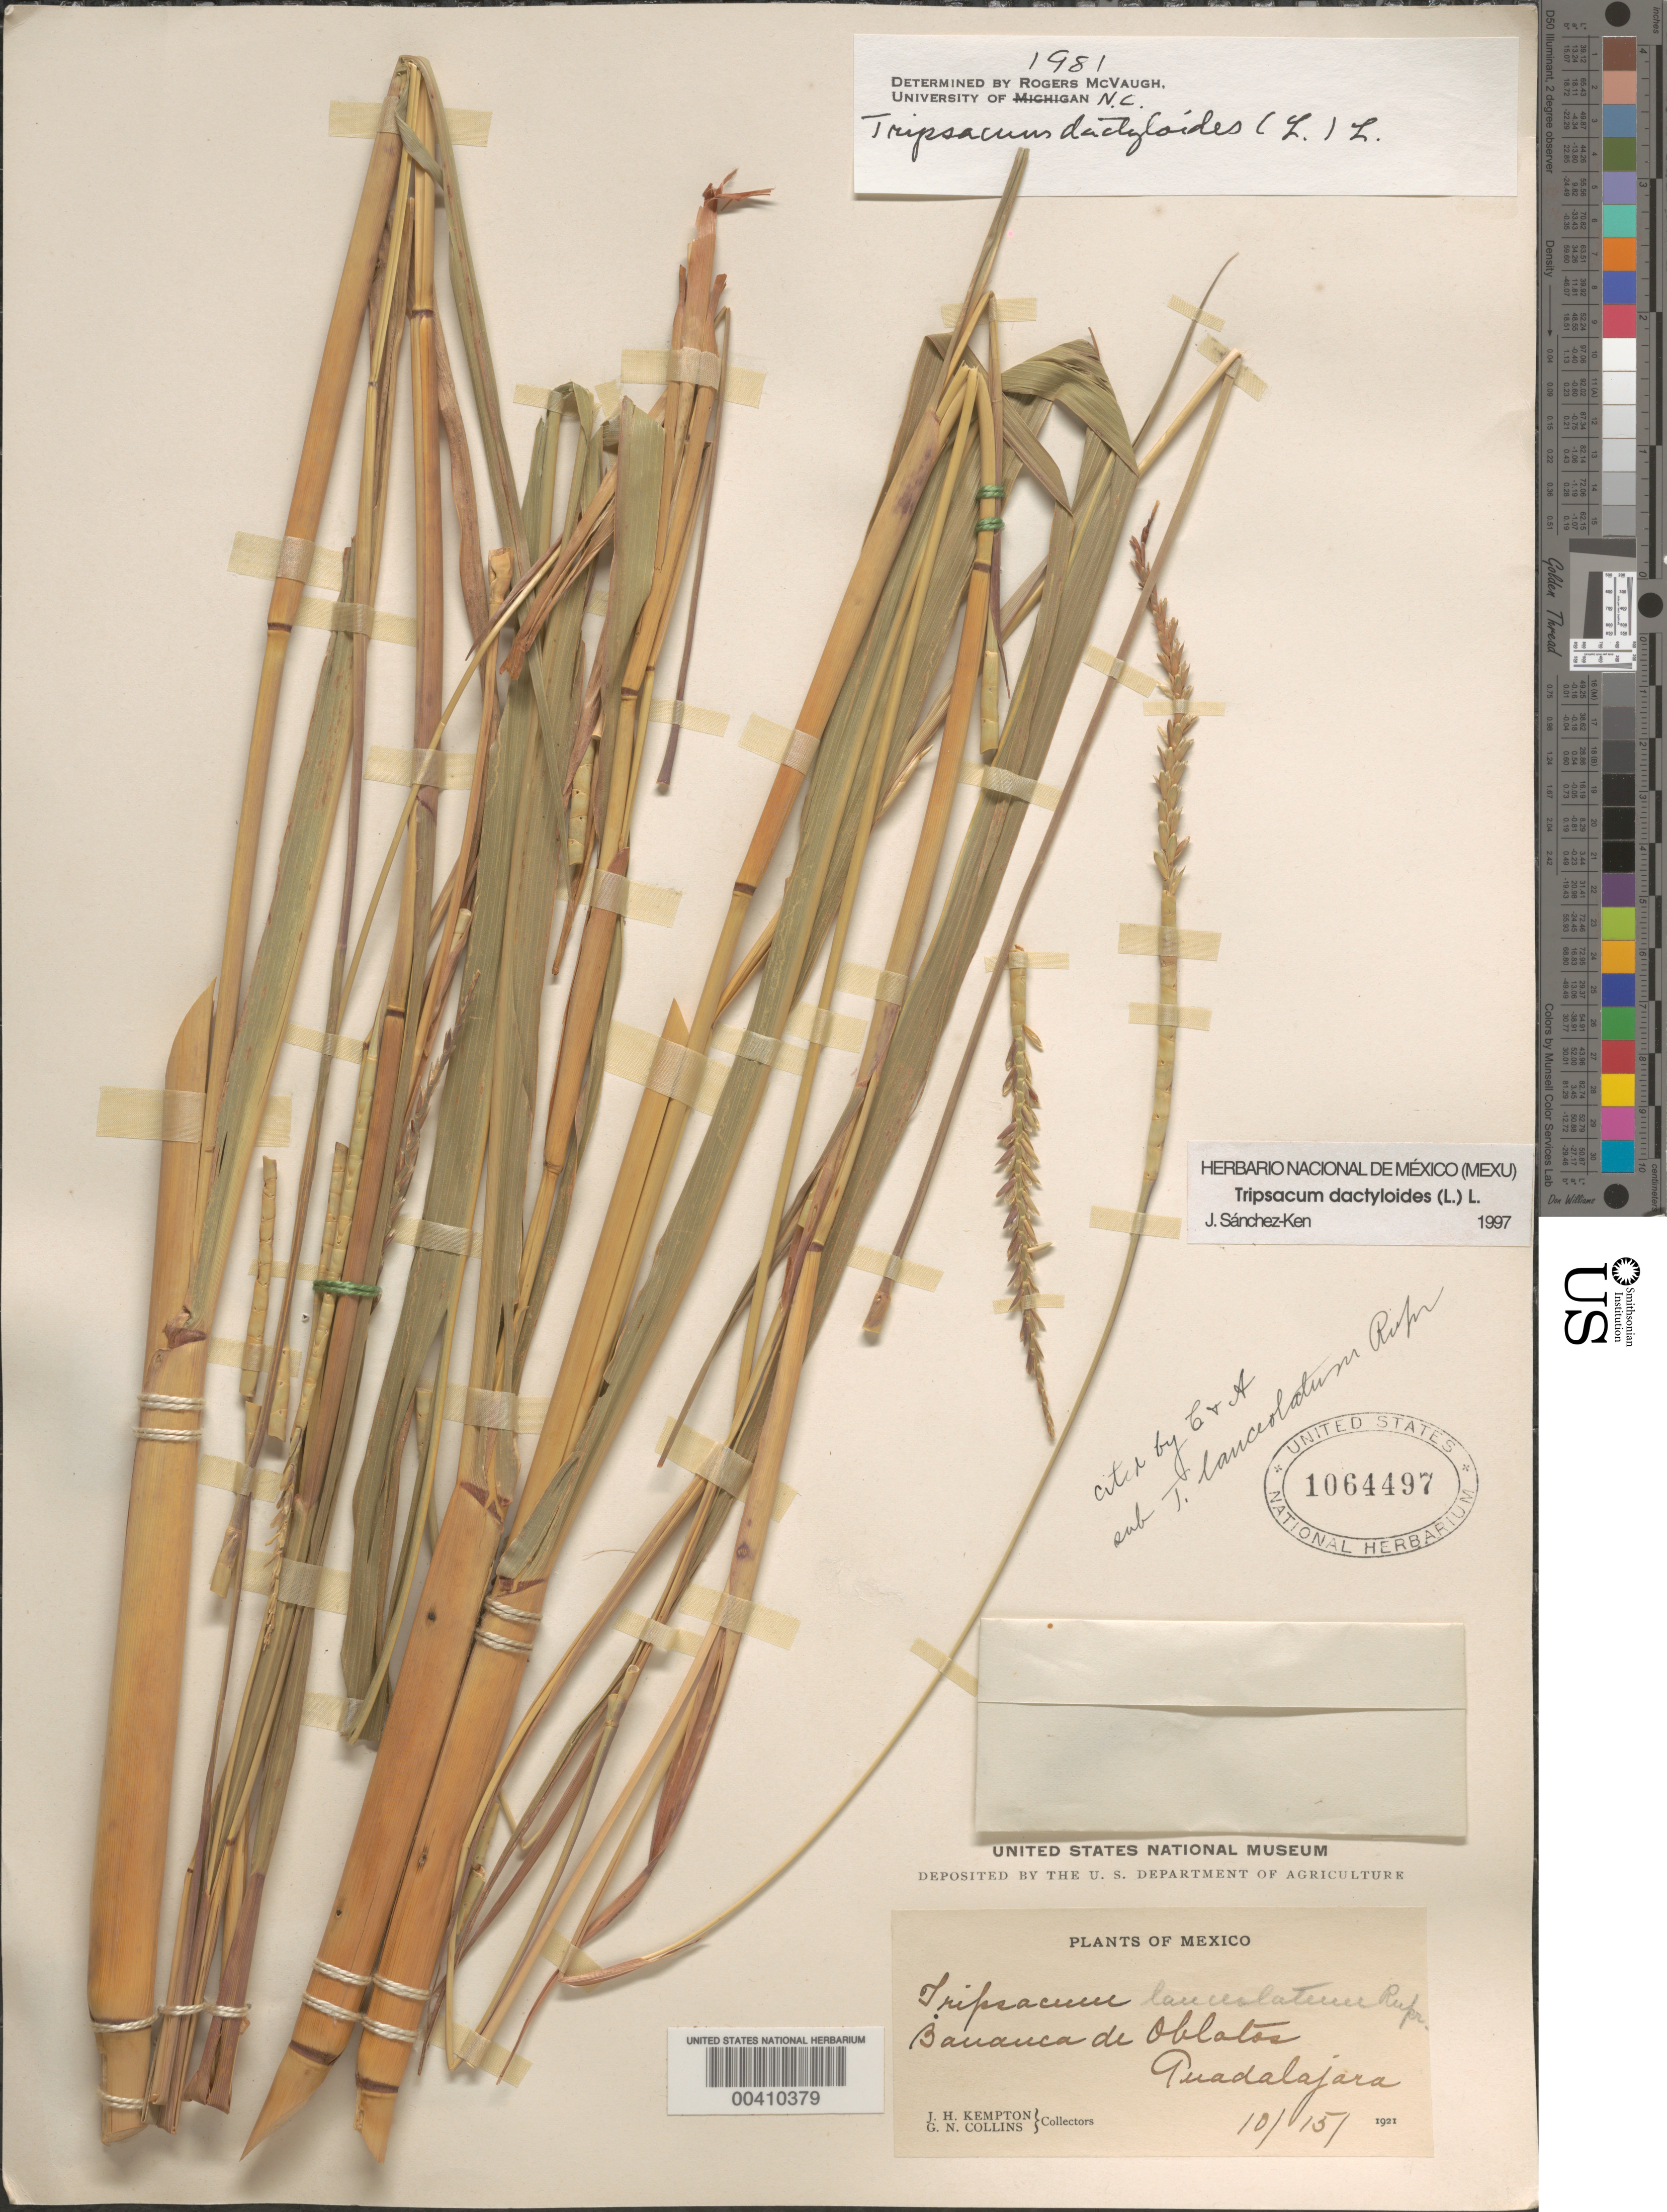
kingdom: Plantae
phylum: Tracheophyta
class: Liliopsida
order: Poales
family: Poaceae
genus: Tripsacum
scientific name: Tripsacum dactyloides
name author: (L.) L.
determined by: Sánchez-Ken, J. G.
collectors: J. H. Kempton & G. Collins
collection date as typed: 15 Oct 1921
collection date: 1921-10-15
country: Mexico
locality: Barranca de Oblatos, Guadalajara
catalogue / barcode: US 1064497